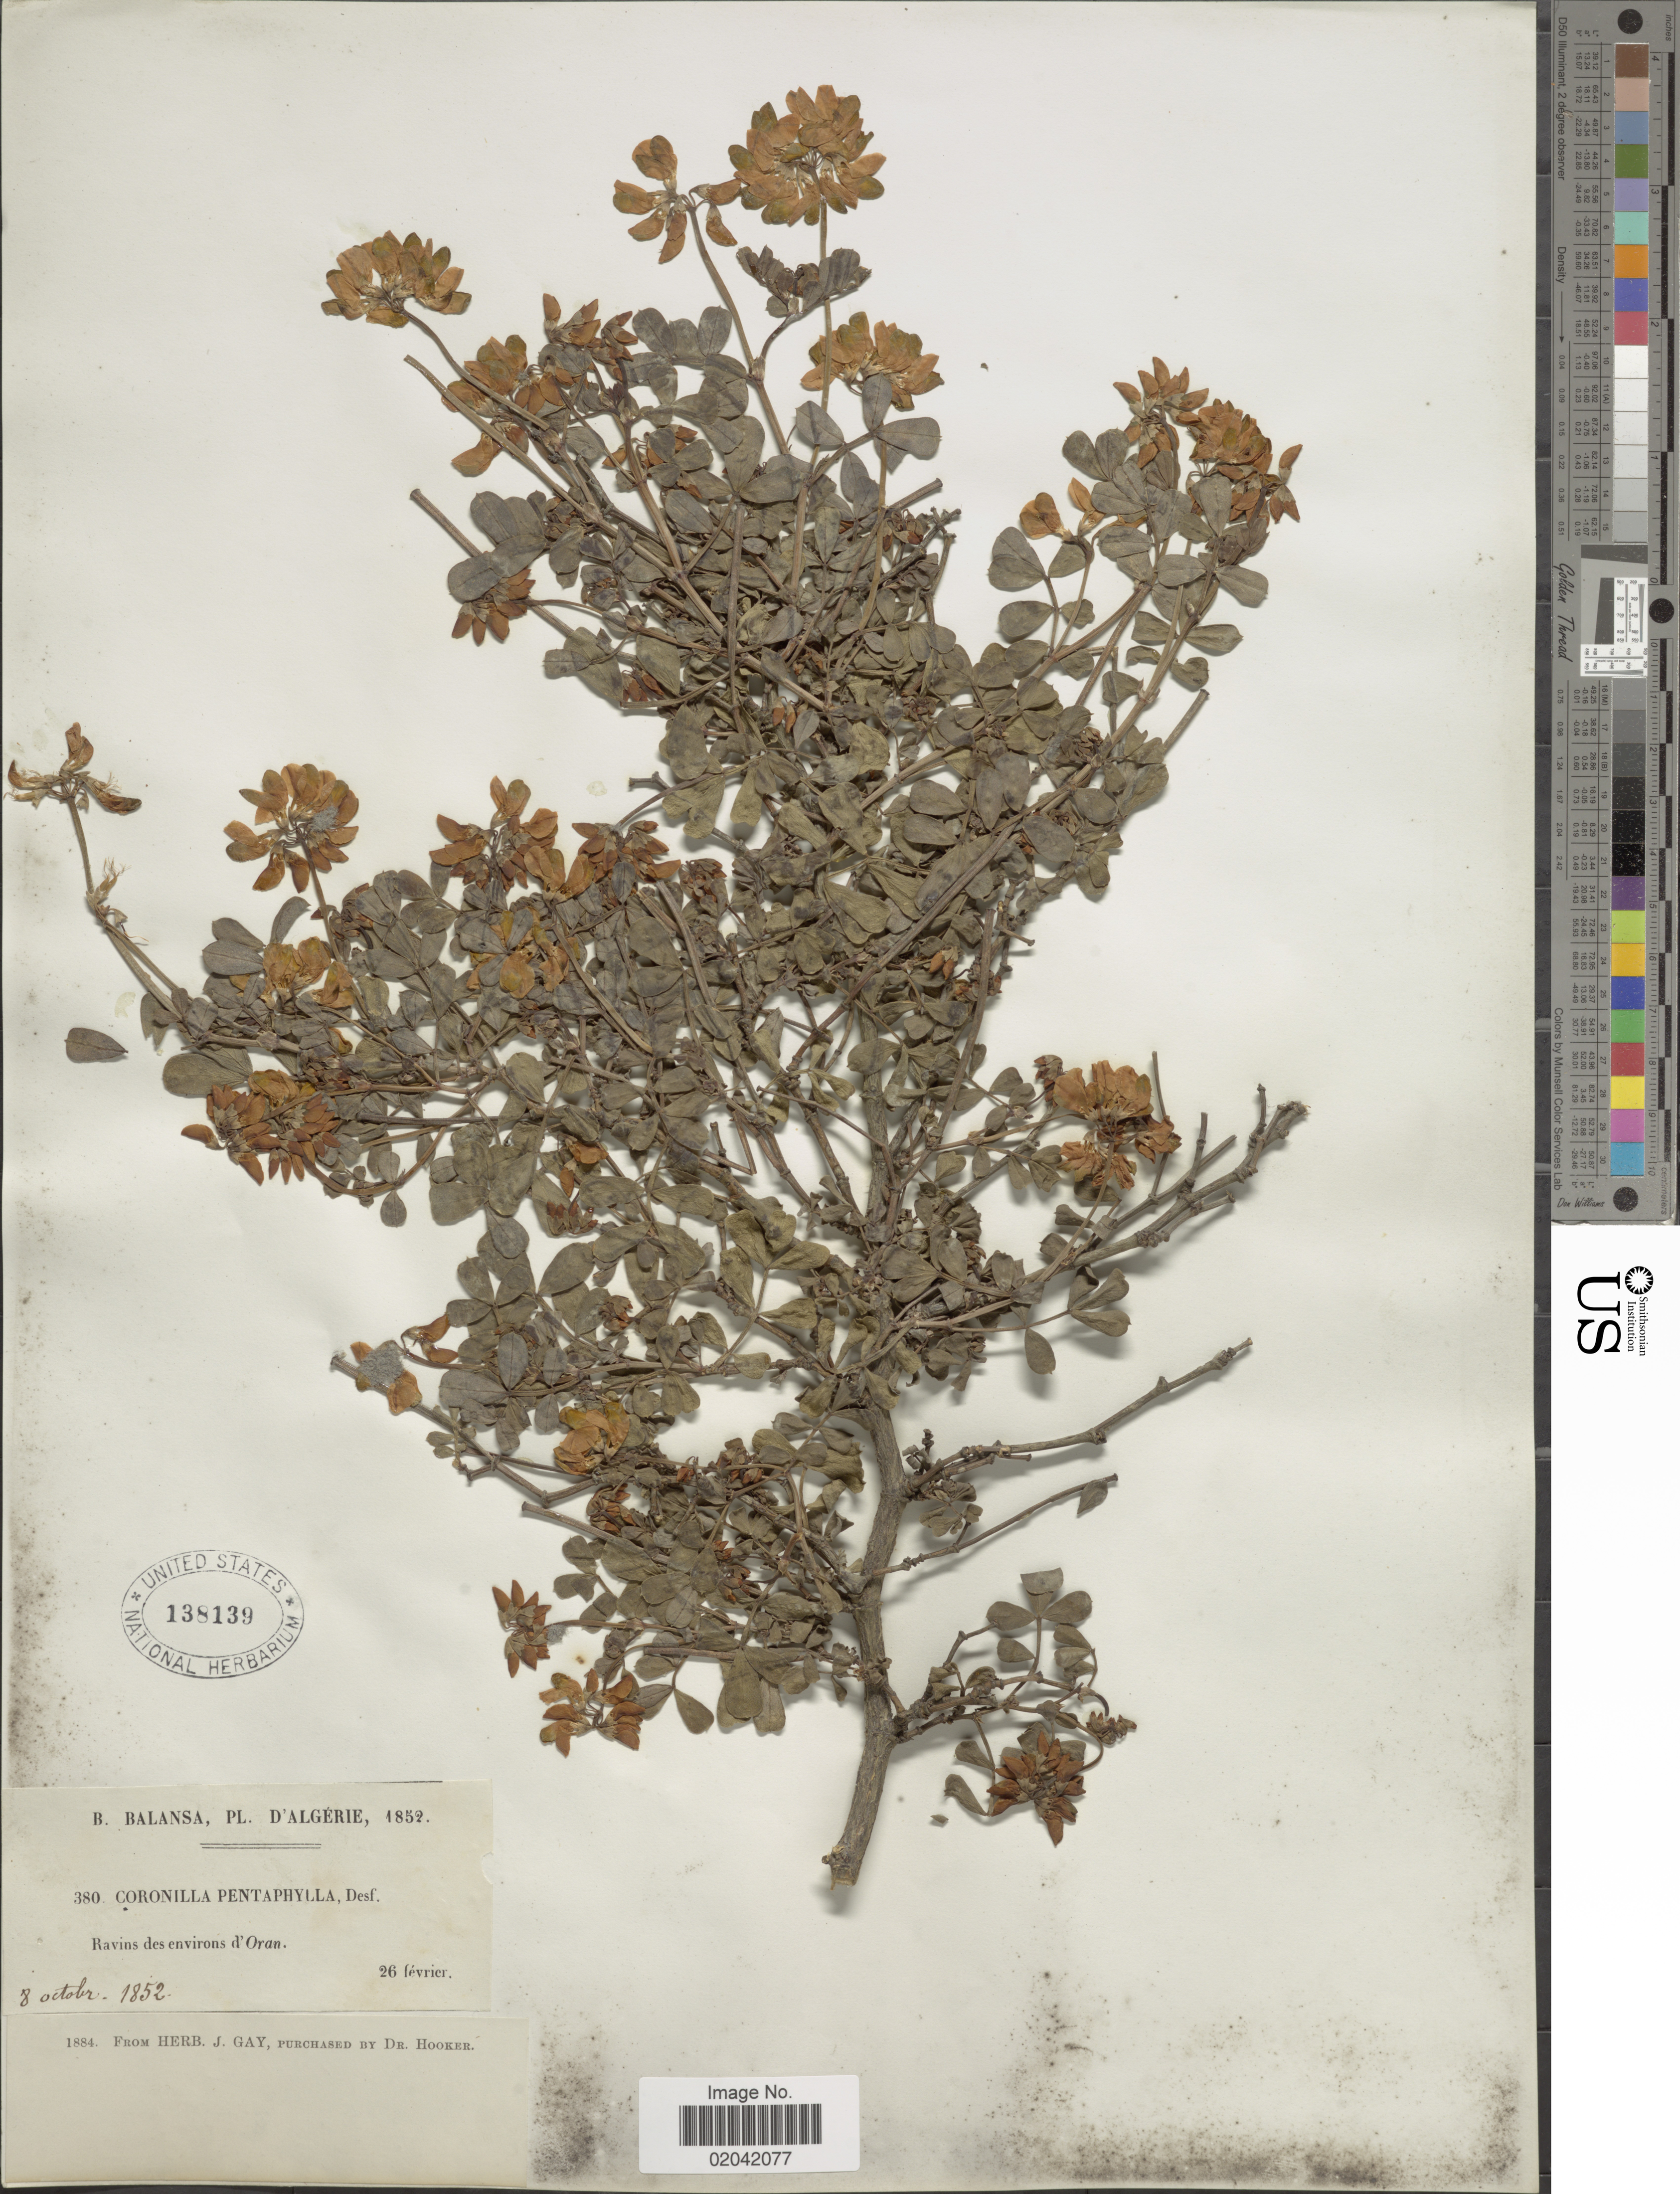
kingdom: Plantae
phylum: Tracheophyta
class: Magnoliopsida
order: Fabales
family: Fabaceae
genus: Coronilla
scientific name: Coronilla pentaphylla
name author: Desf.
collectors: B. Balansa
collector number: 380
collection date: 1852-02-26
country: Algeria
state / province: Oran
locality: Ravins des environs d'Oran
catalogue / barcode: US 138139